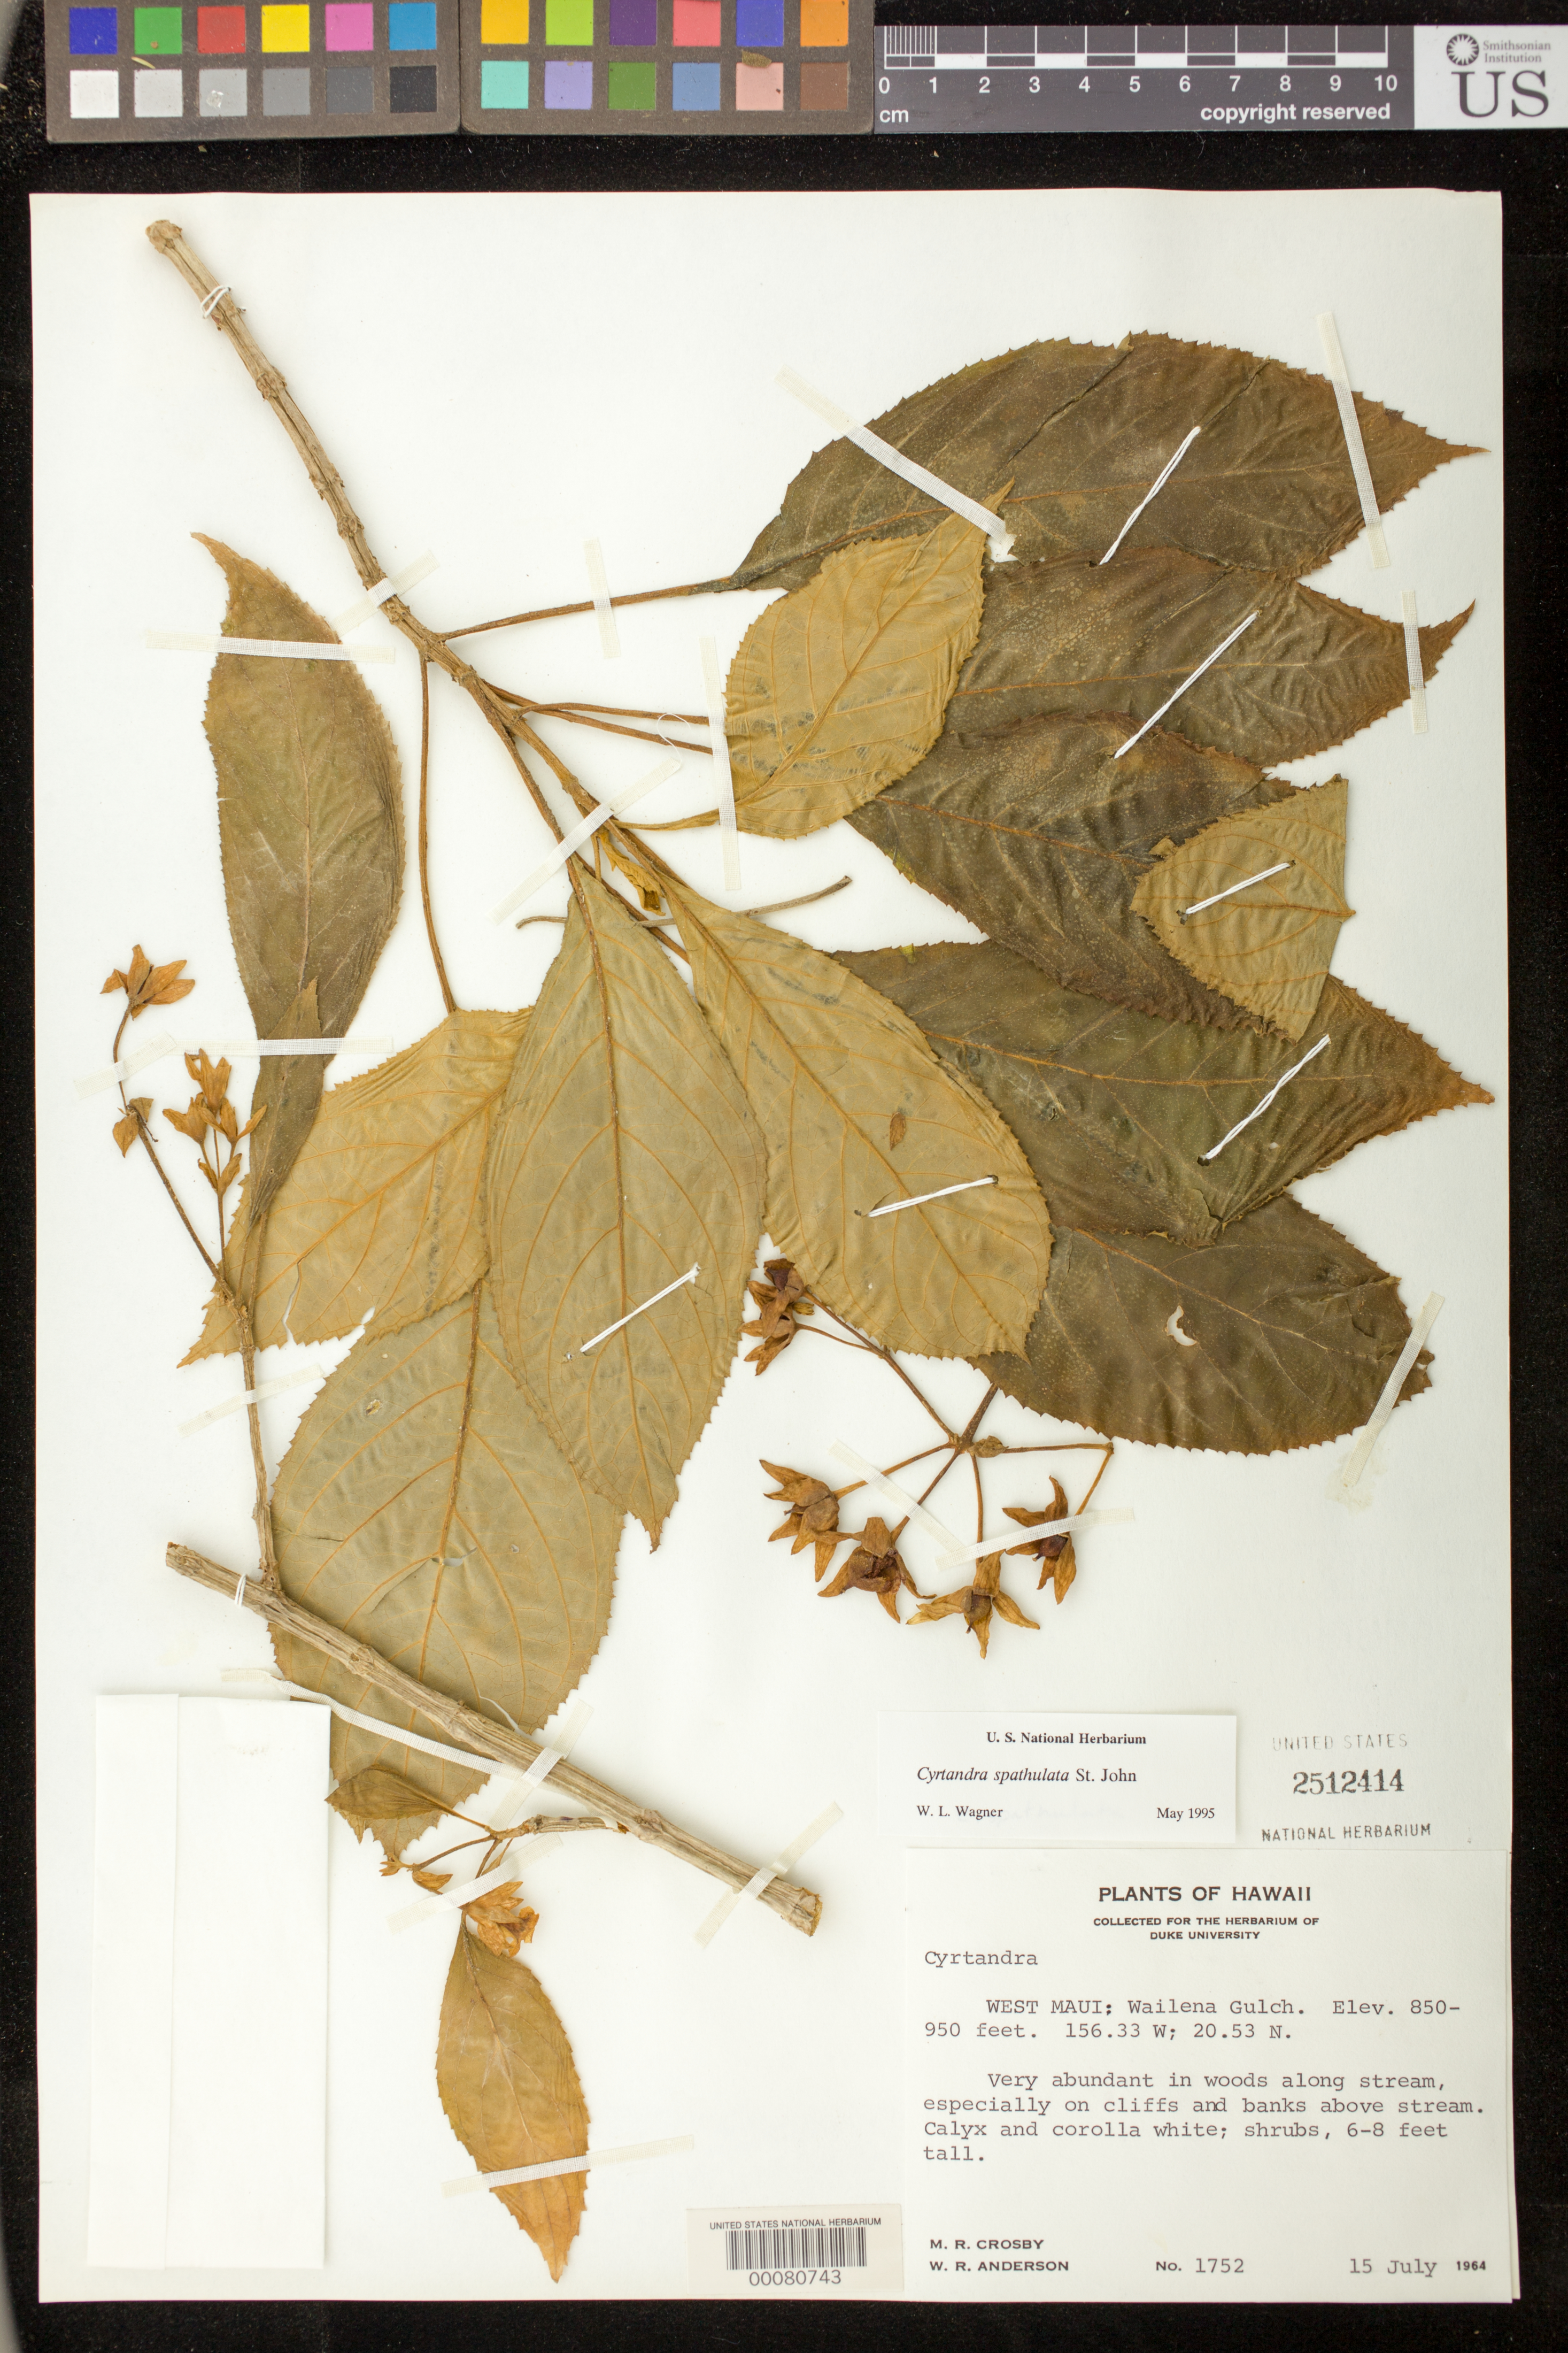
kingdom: Plantae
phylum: Tracheophyta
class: Magnoliopsida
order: Lamiales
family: Gesneriaceae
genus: Cyrtandra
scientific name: Cyrtandra spathulata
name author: H. St. John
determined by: Wagner, W. L., (BOT), Smithsonian Institution - National Museum of Natural History (UNITED STATES)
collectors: M. R. Crosby & W. R. Anderson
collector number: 1752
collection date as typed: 15 Jul 1964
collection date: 1964-07-15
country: United States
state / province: Hawaii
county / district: Maui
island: Maui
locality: West Maui, Wailena gulch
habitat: Very abundant in woods above stream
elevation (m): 259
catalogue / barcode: US 2512414